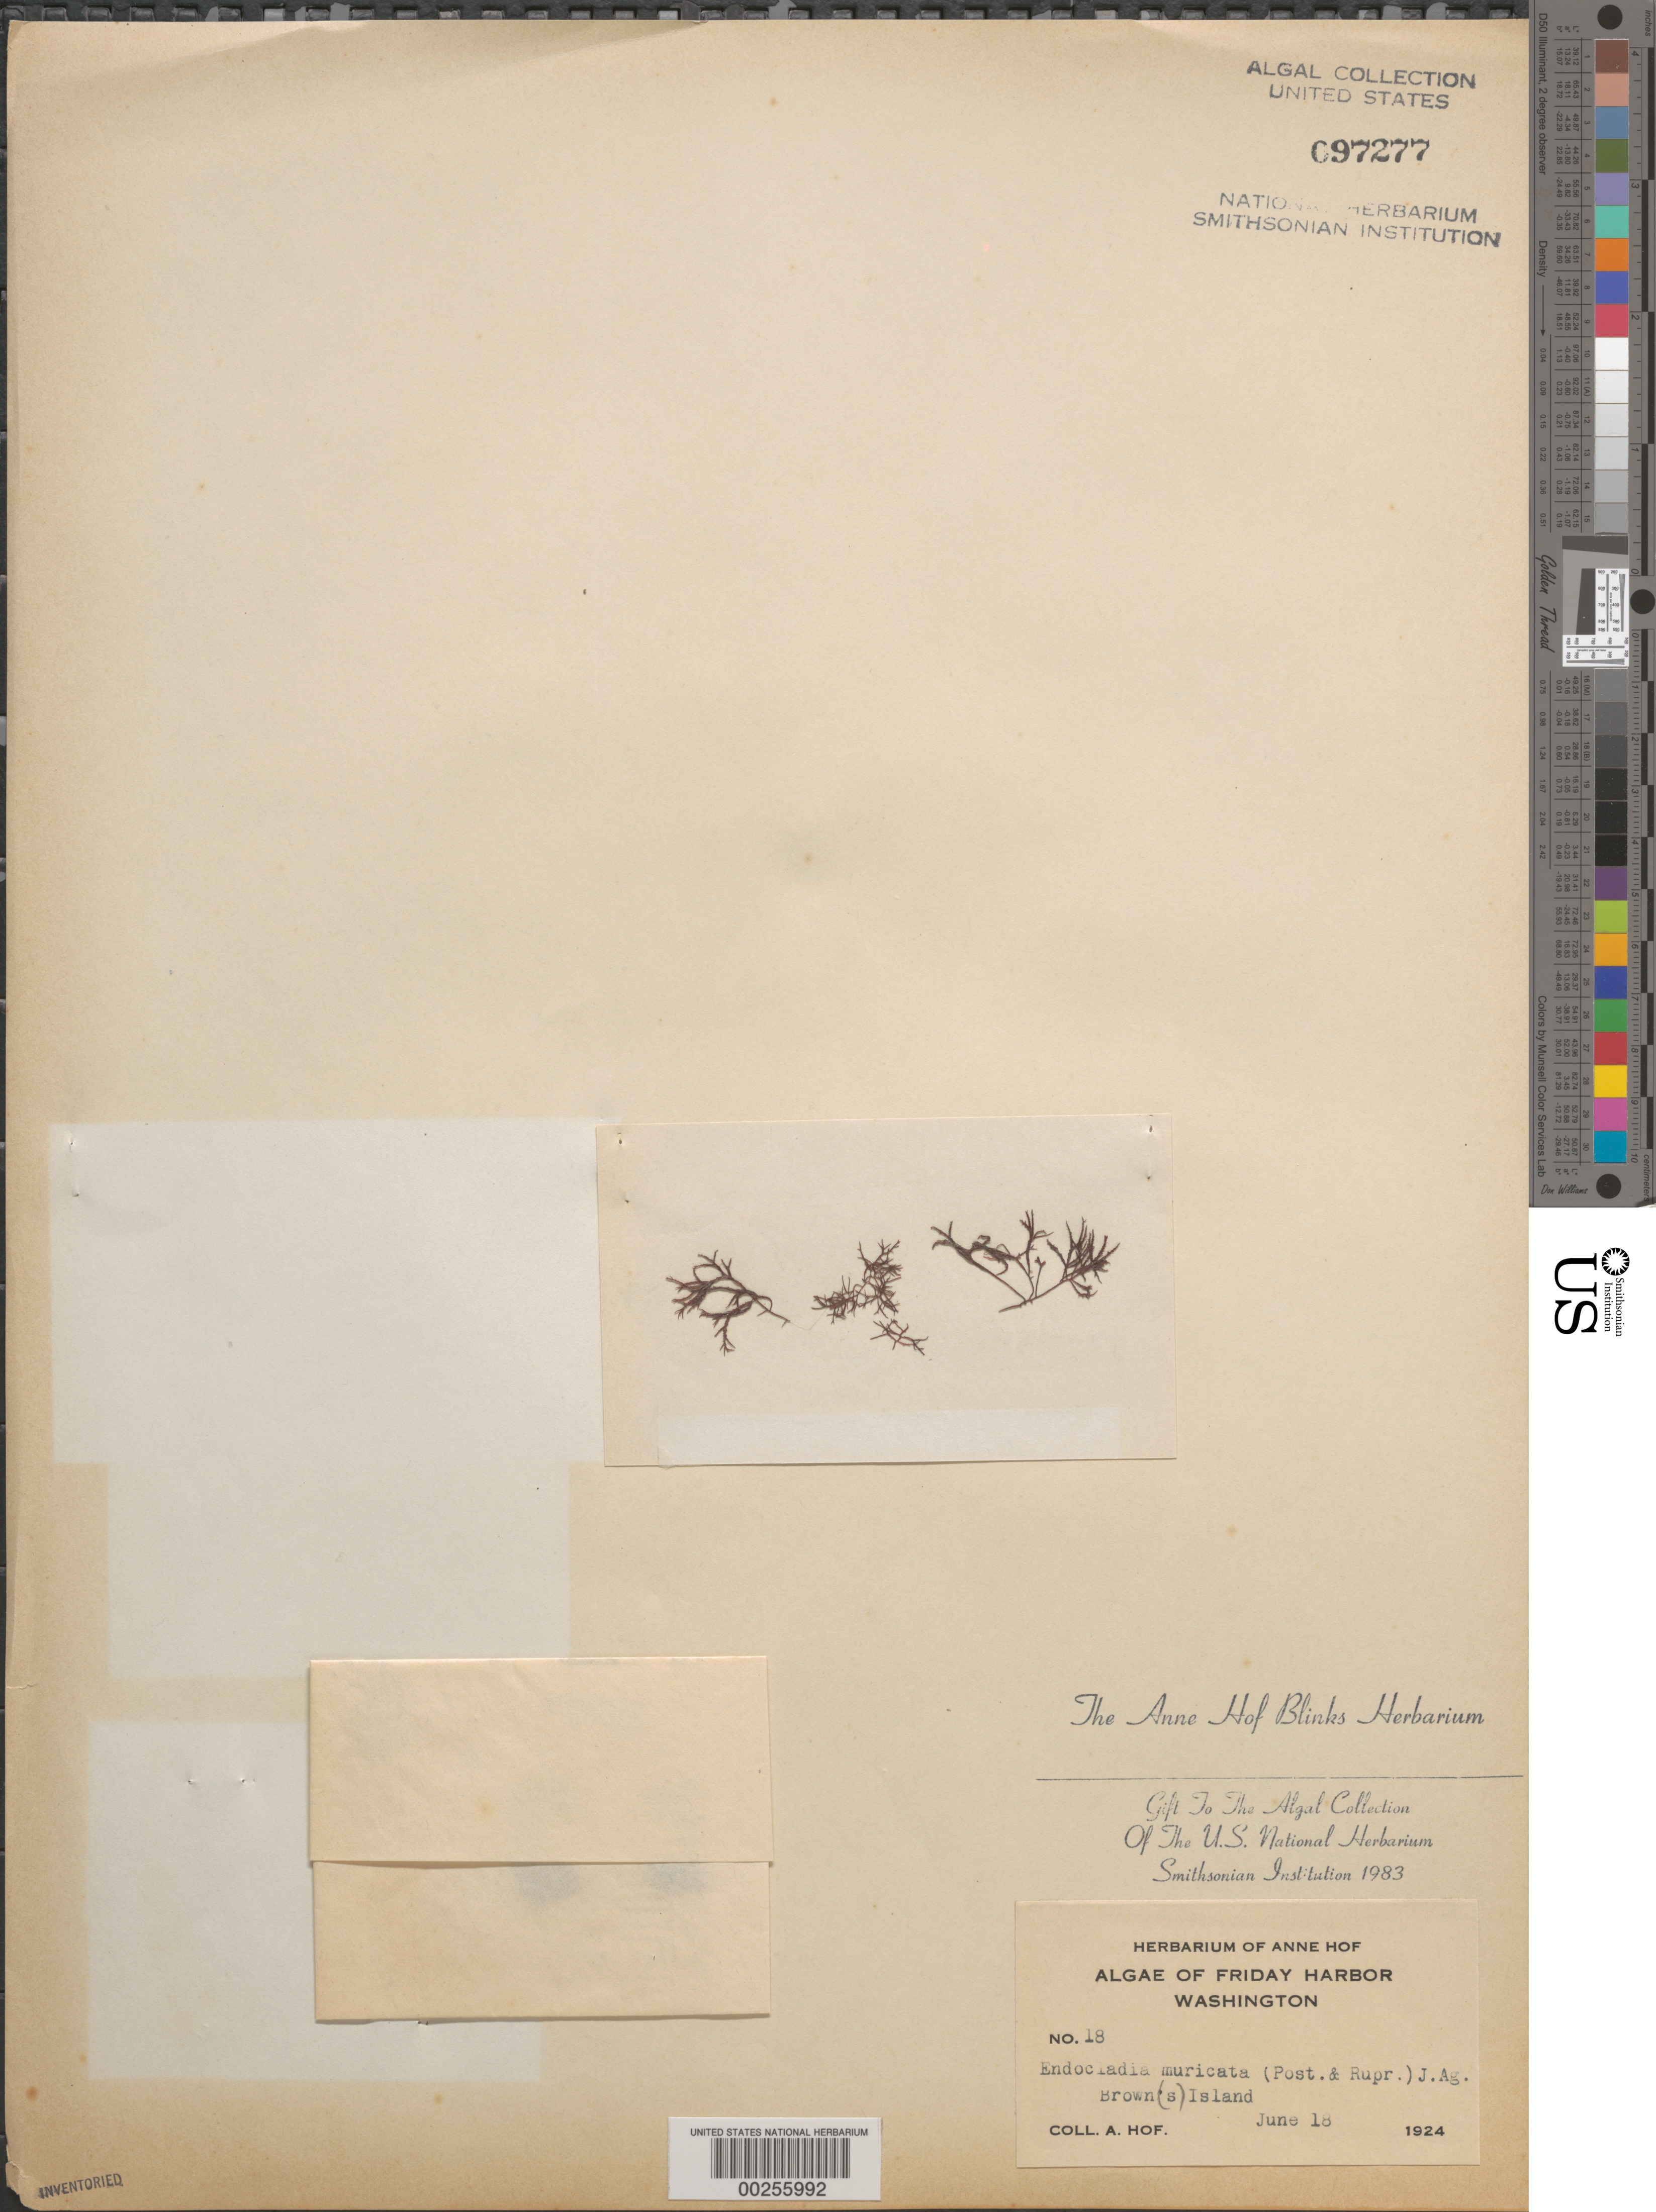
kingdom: Plantae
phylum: Rhodophyta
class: Florideophyceae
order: Gigartinales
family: Endocladiaceae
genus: Endocladia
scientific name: Endocladia muricata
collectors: A. Blinks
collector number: AHB 18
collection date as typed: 18 Jun 1924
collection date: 1924-06-18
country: United States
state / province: Washington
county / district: San Juan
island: San Juan Island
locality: Brown Island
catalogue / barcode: US 97277